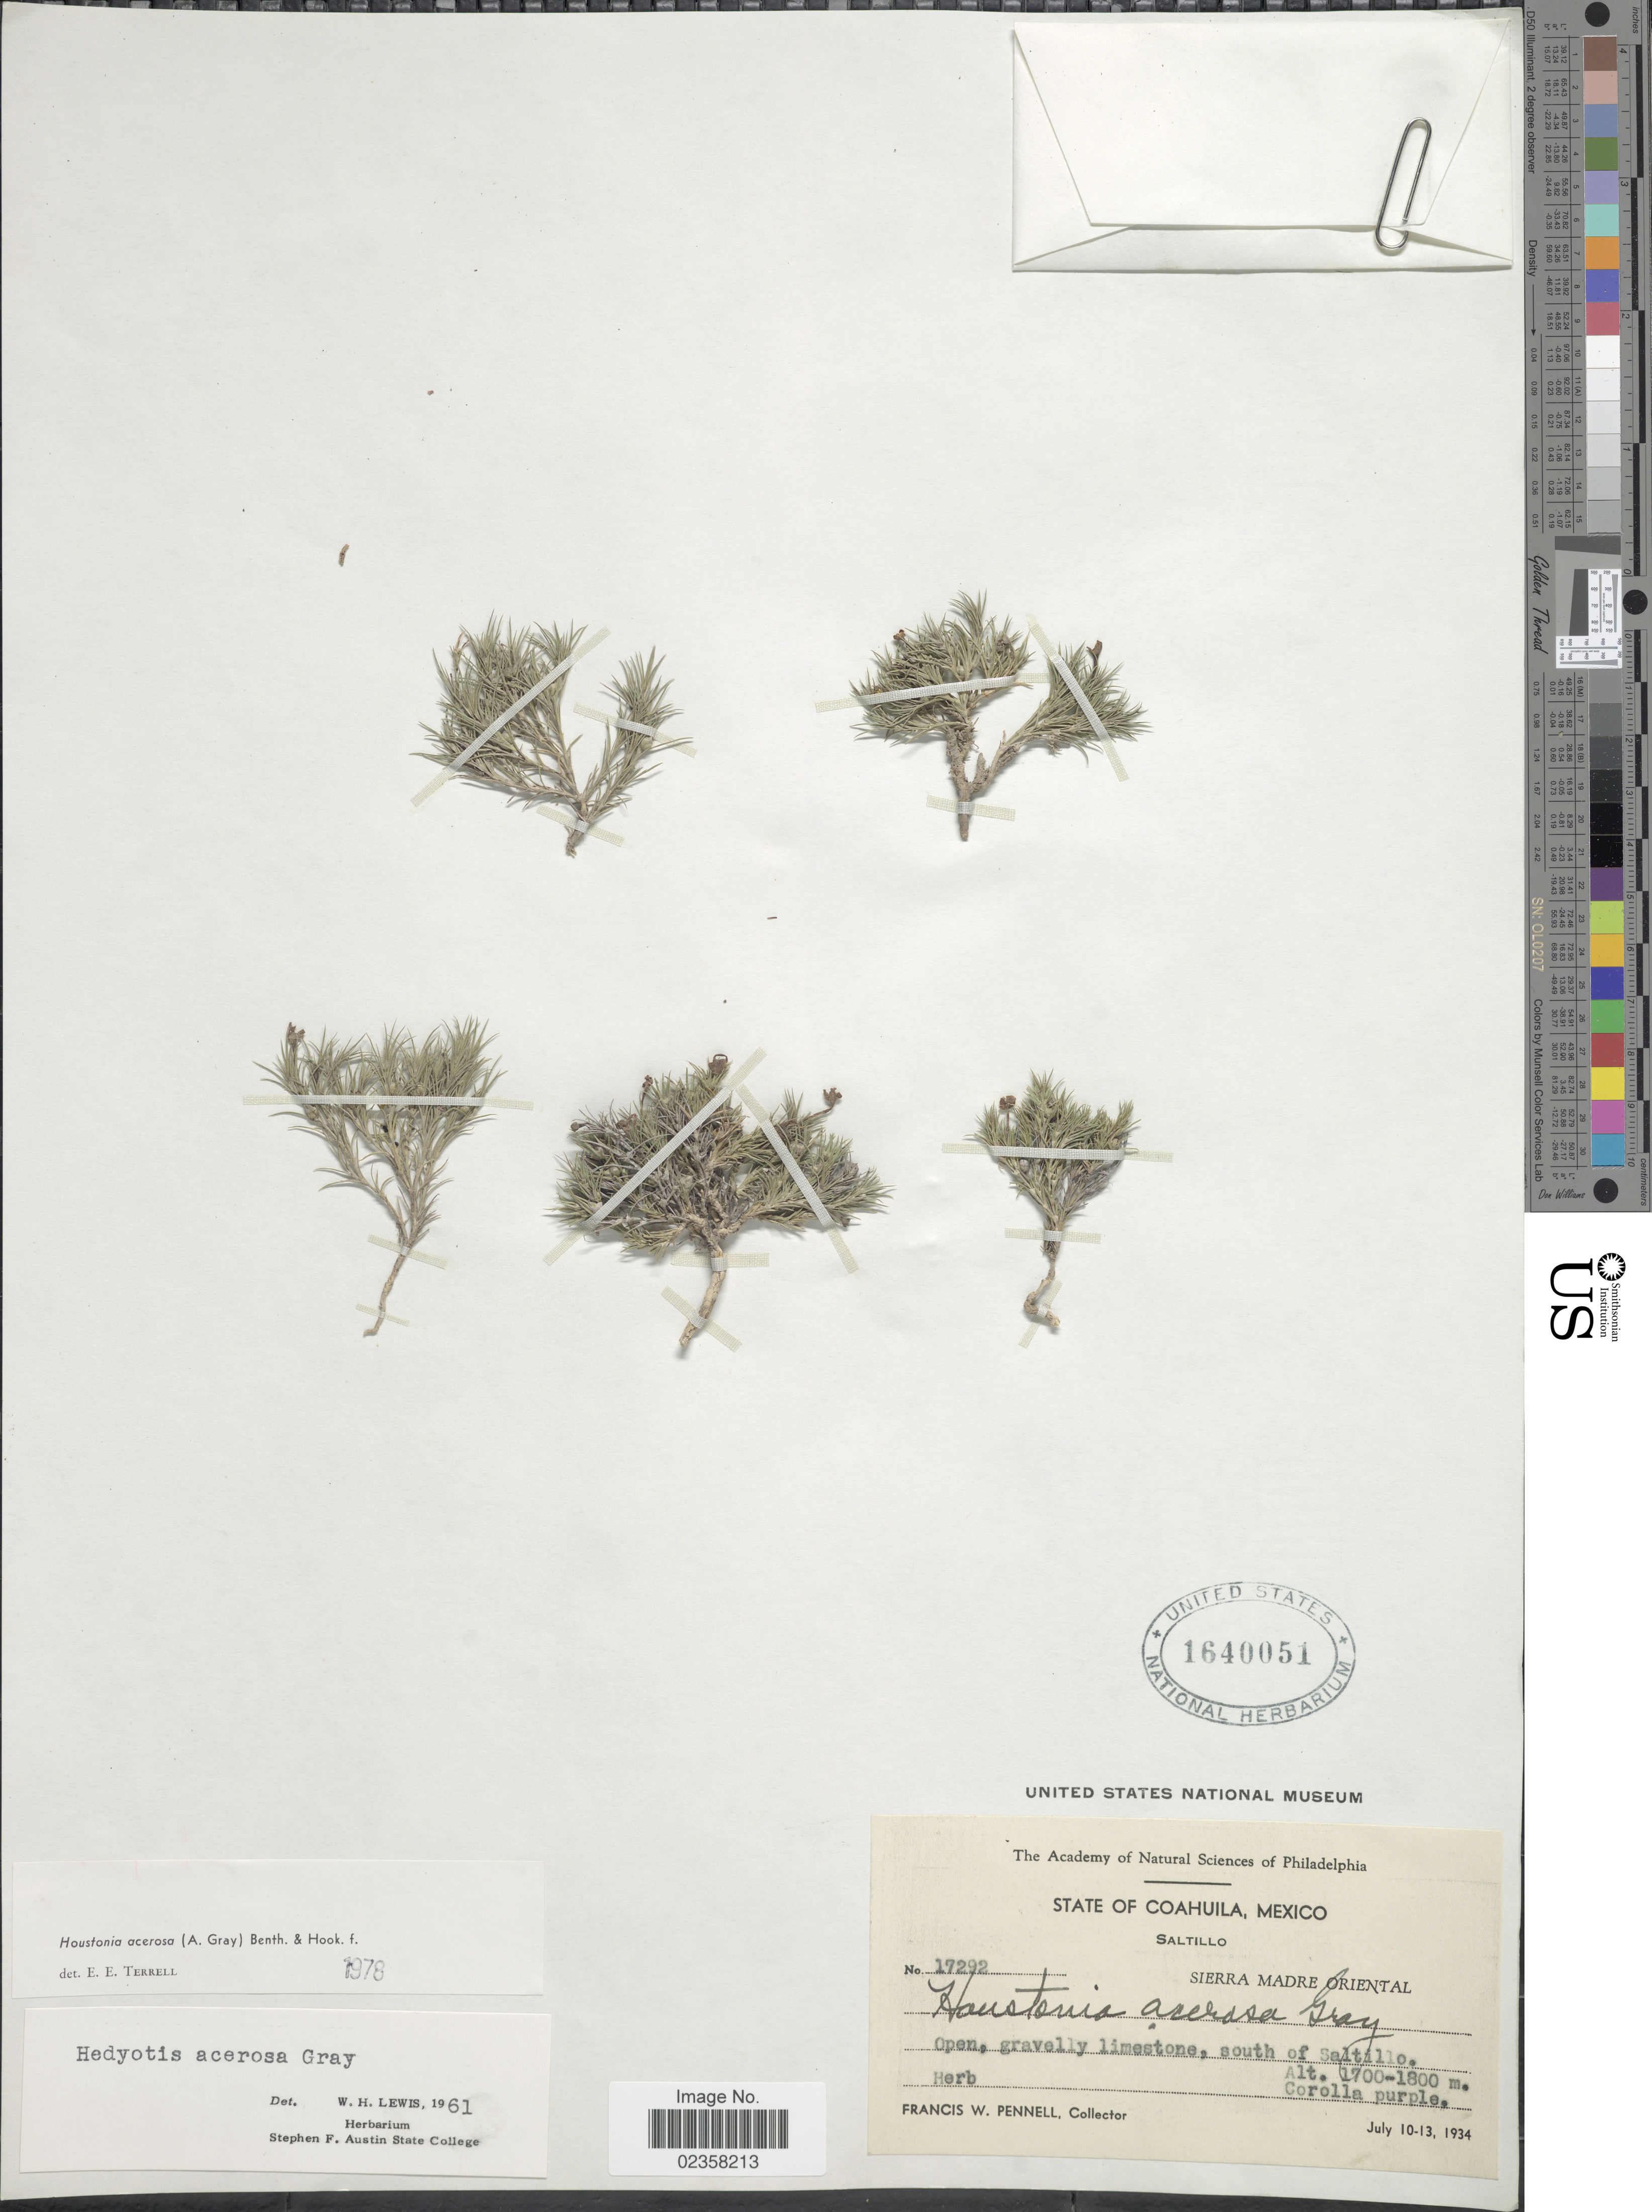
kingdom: Plantae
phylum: Tracheophyta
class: Magnoliopsida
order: Gentianales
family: Rubiaceae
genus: Houstonia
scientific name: Houstonia acerosa var. acerosa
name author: (A. Gray) Benth. & Hook. f.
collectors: F. W. Pennell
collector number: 17292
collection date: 1934-07-10/1934-07-13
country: Mexico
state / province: Coahuila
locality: Saltillo, Sierra Madre Oriental, open, gravelly limestone, south of Saltillo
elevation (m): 1700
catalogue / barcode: US 1640051